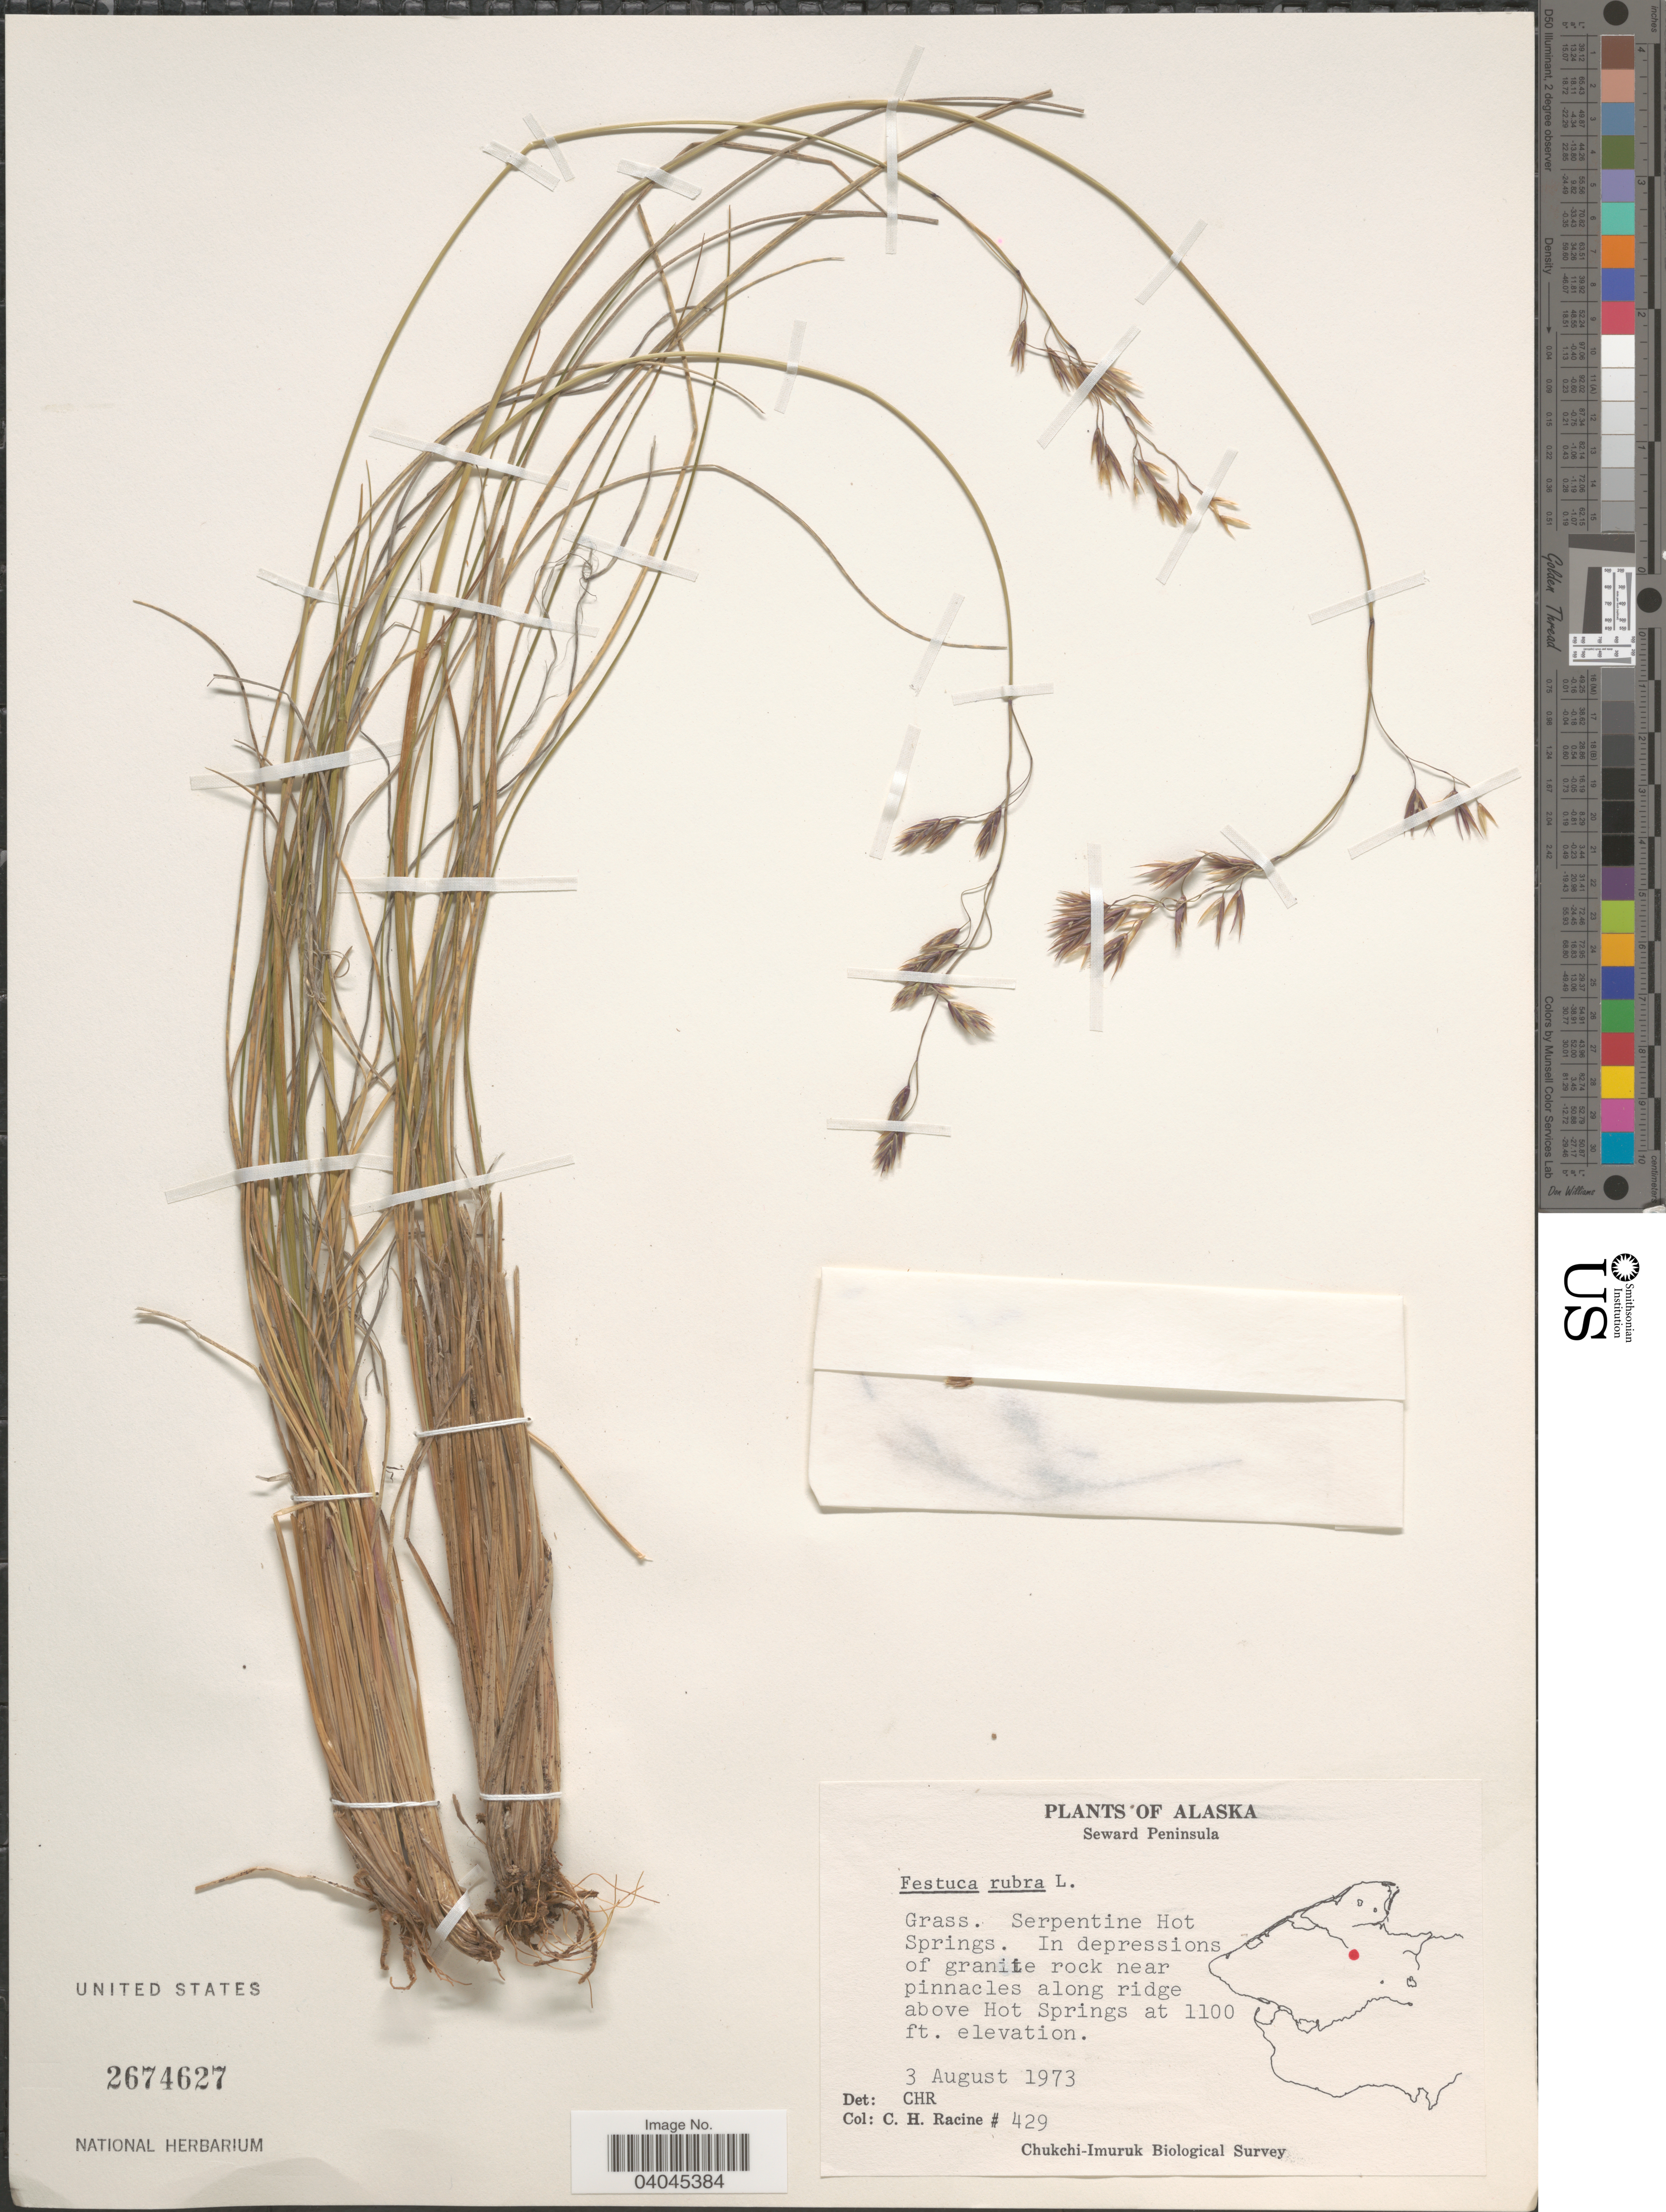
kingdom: Plantae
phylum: Tracheophyta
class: Liliopsida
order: Poales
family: Poaceae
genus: Festuca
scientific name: Festuca rubra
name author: L.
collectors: C. Racine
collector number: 429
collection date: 1973-08-03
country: United States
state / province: Alaska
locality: Seward Peninsula. Serpentine Hot Springs. In depressions of granite rock near pinnacles along ridge above Hot Springs.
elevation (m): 335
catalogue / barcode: US 2674627